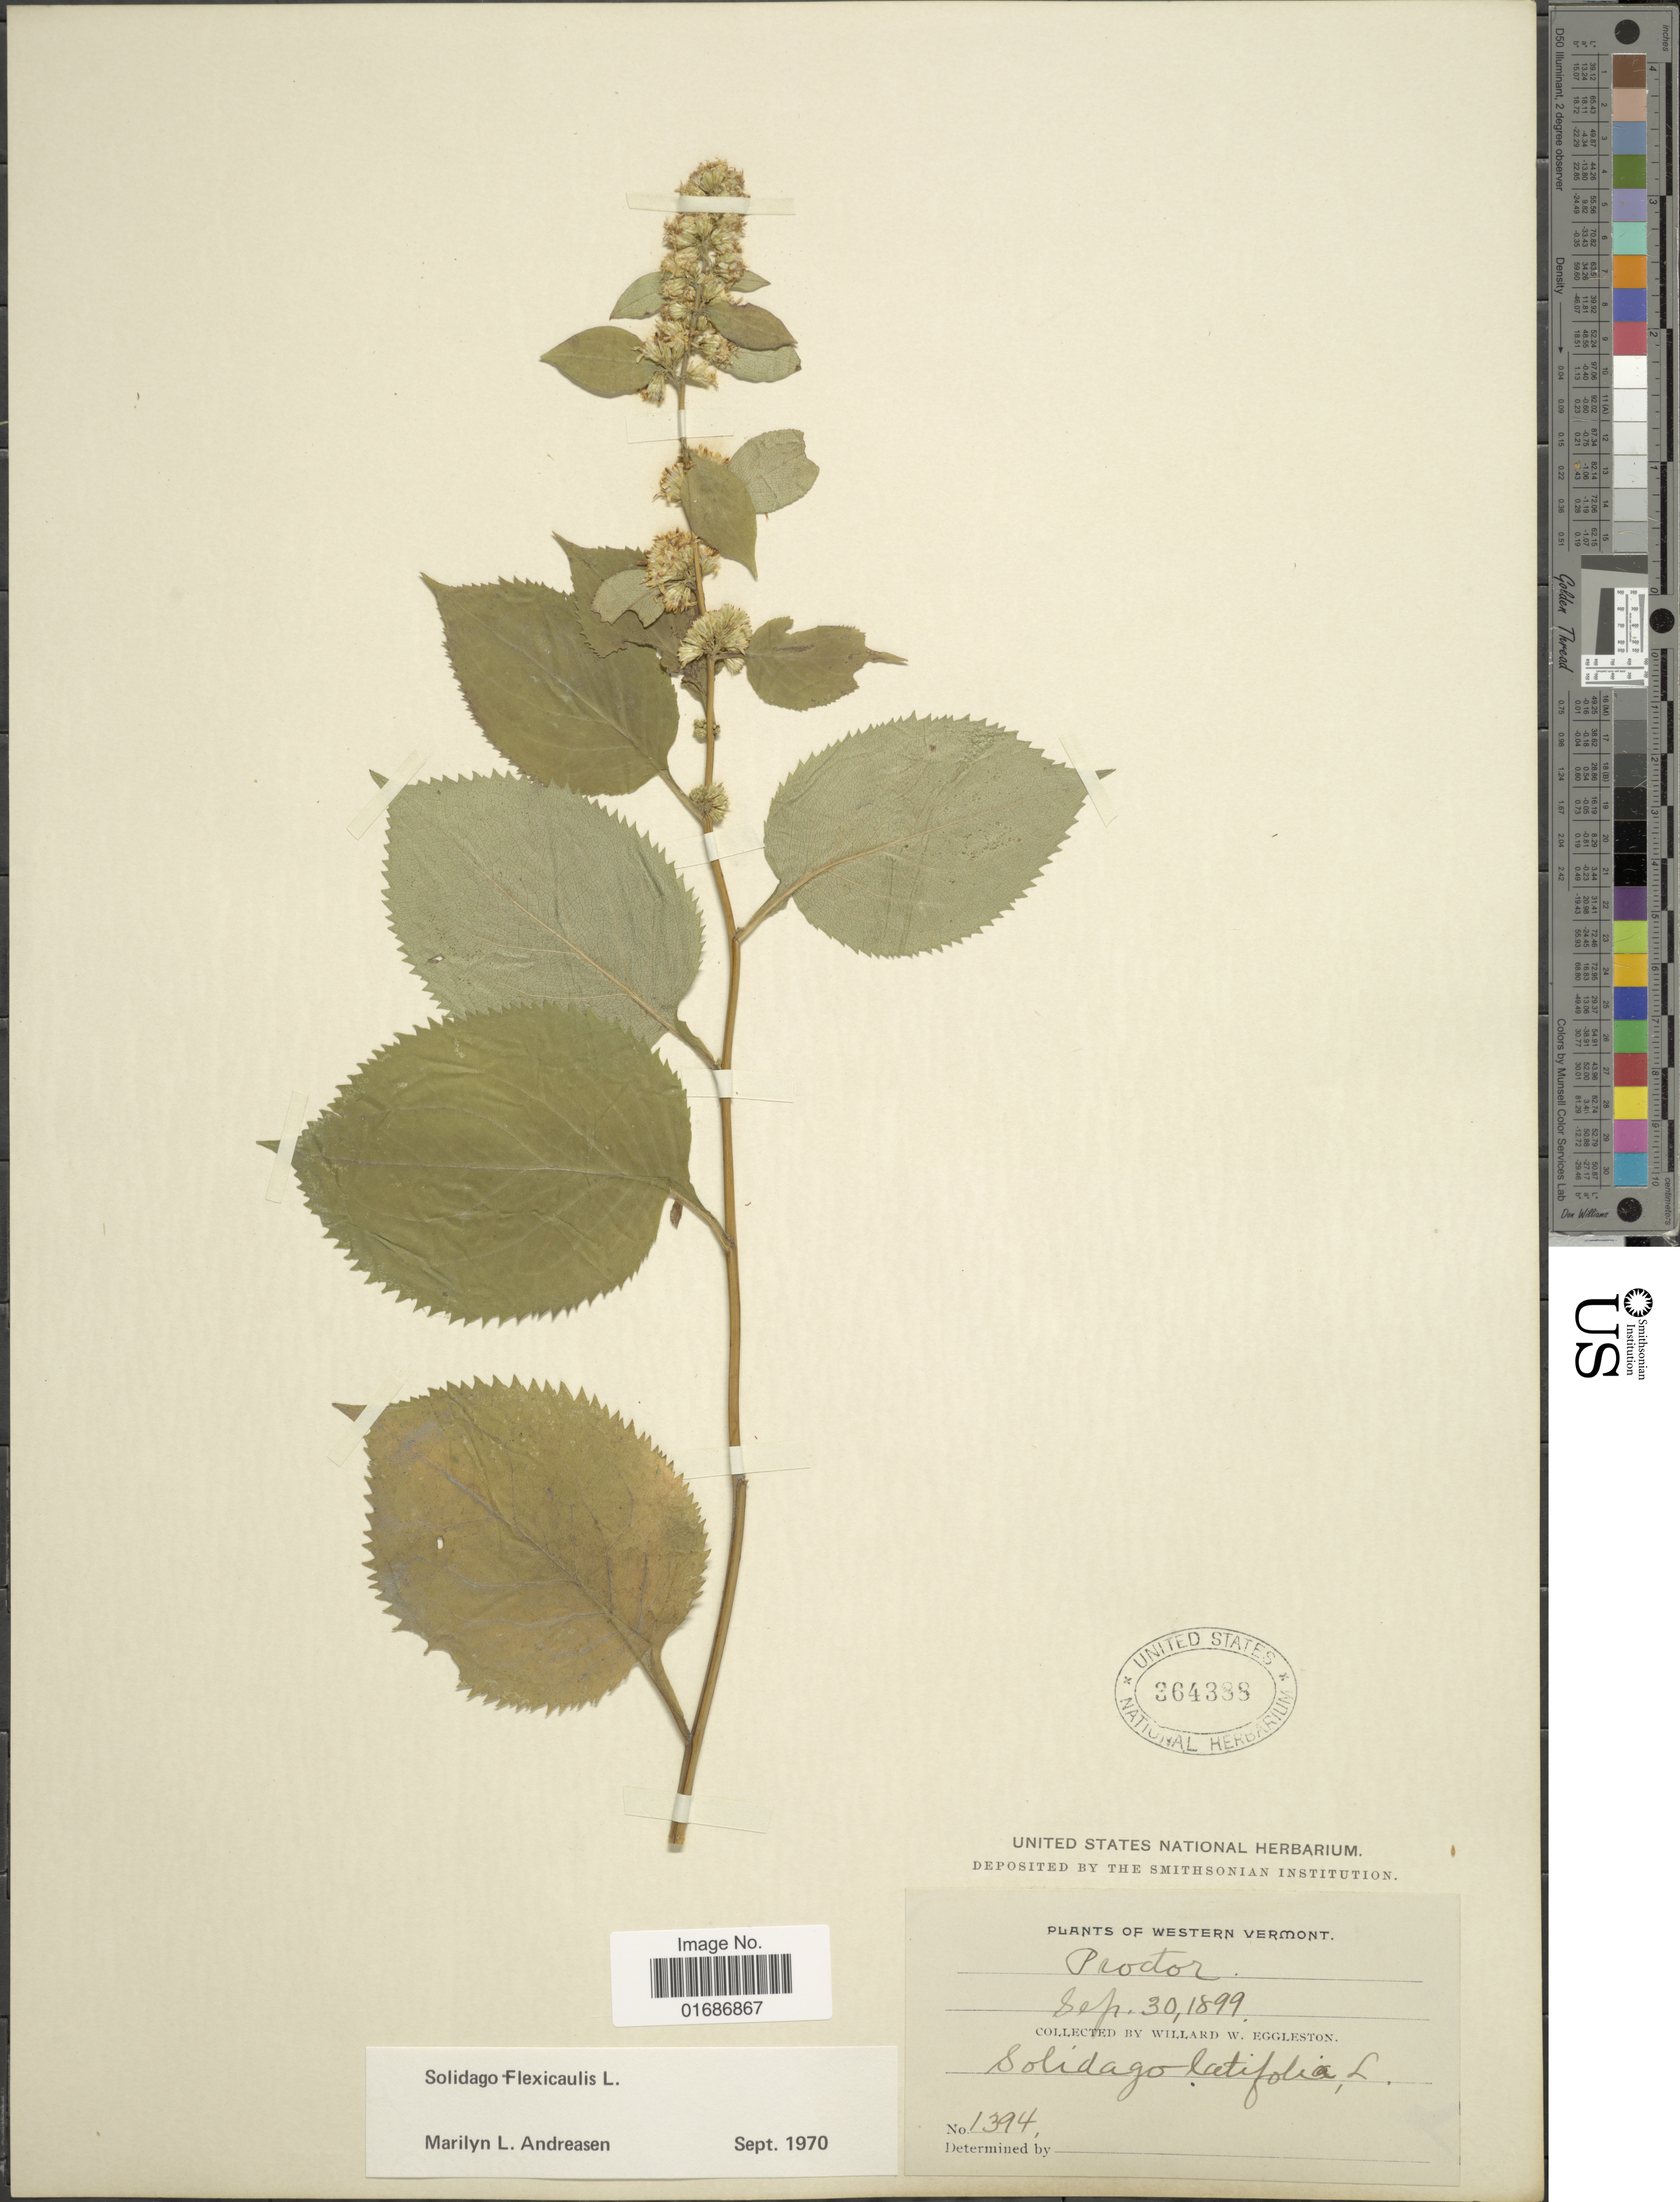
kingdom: Plantae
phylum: Tracheophyta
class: Magnoliopsida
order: Asterales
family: Asteraceae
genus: Solidago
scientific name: Solidago flexicaulis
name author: L.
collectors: W. W. Eggleston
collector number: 1394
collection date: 1899-09-30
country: United States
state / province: Vermont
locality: Western Vermont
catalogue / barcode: US 364388